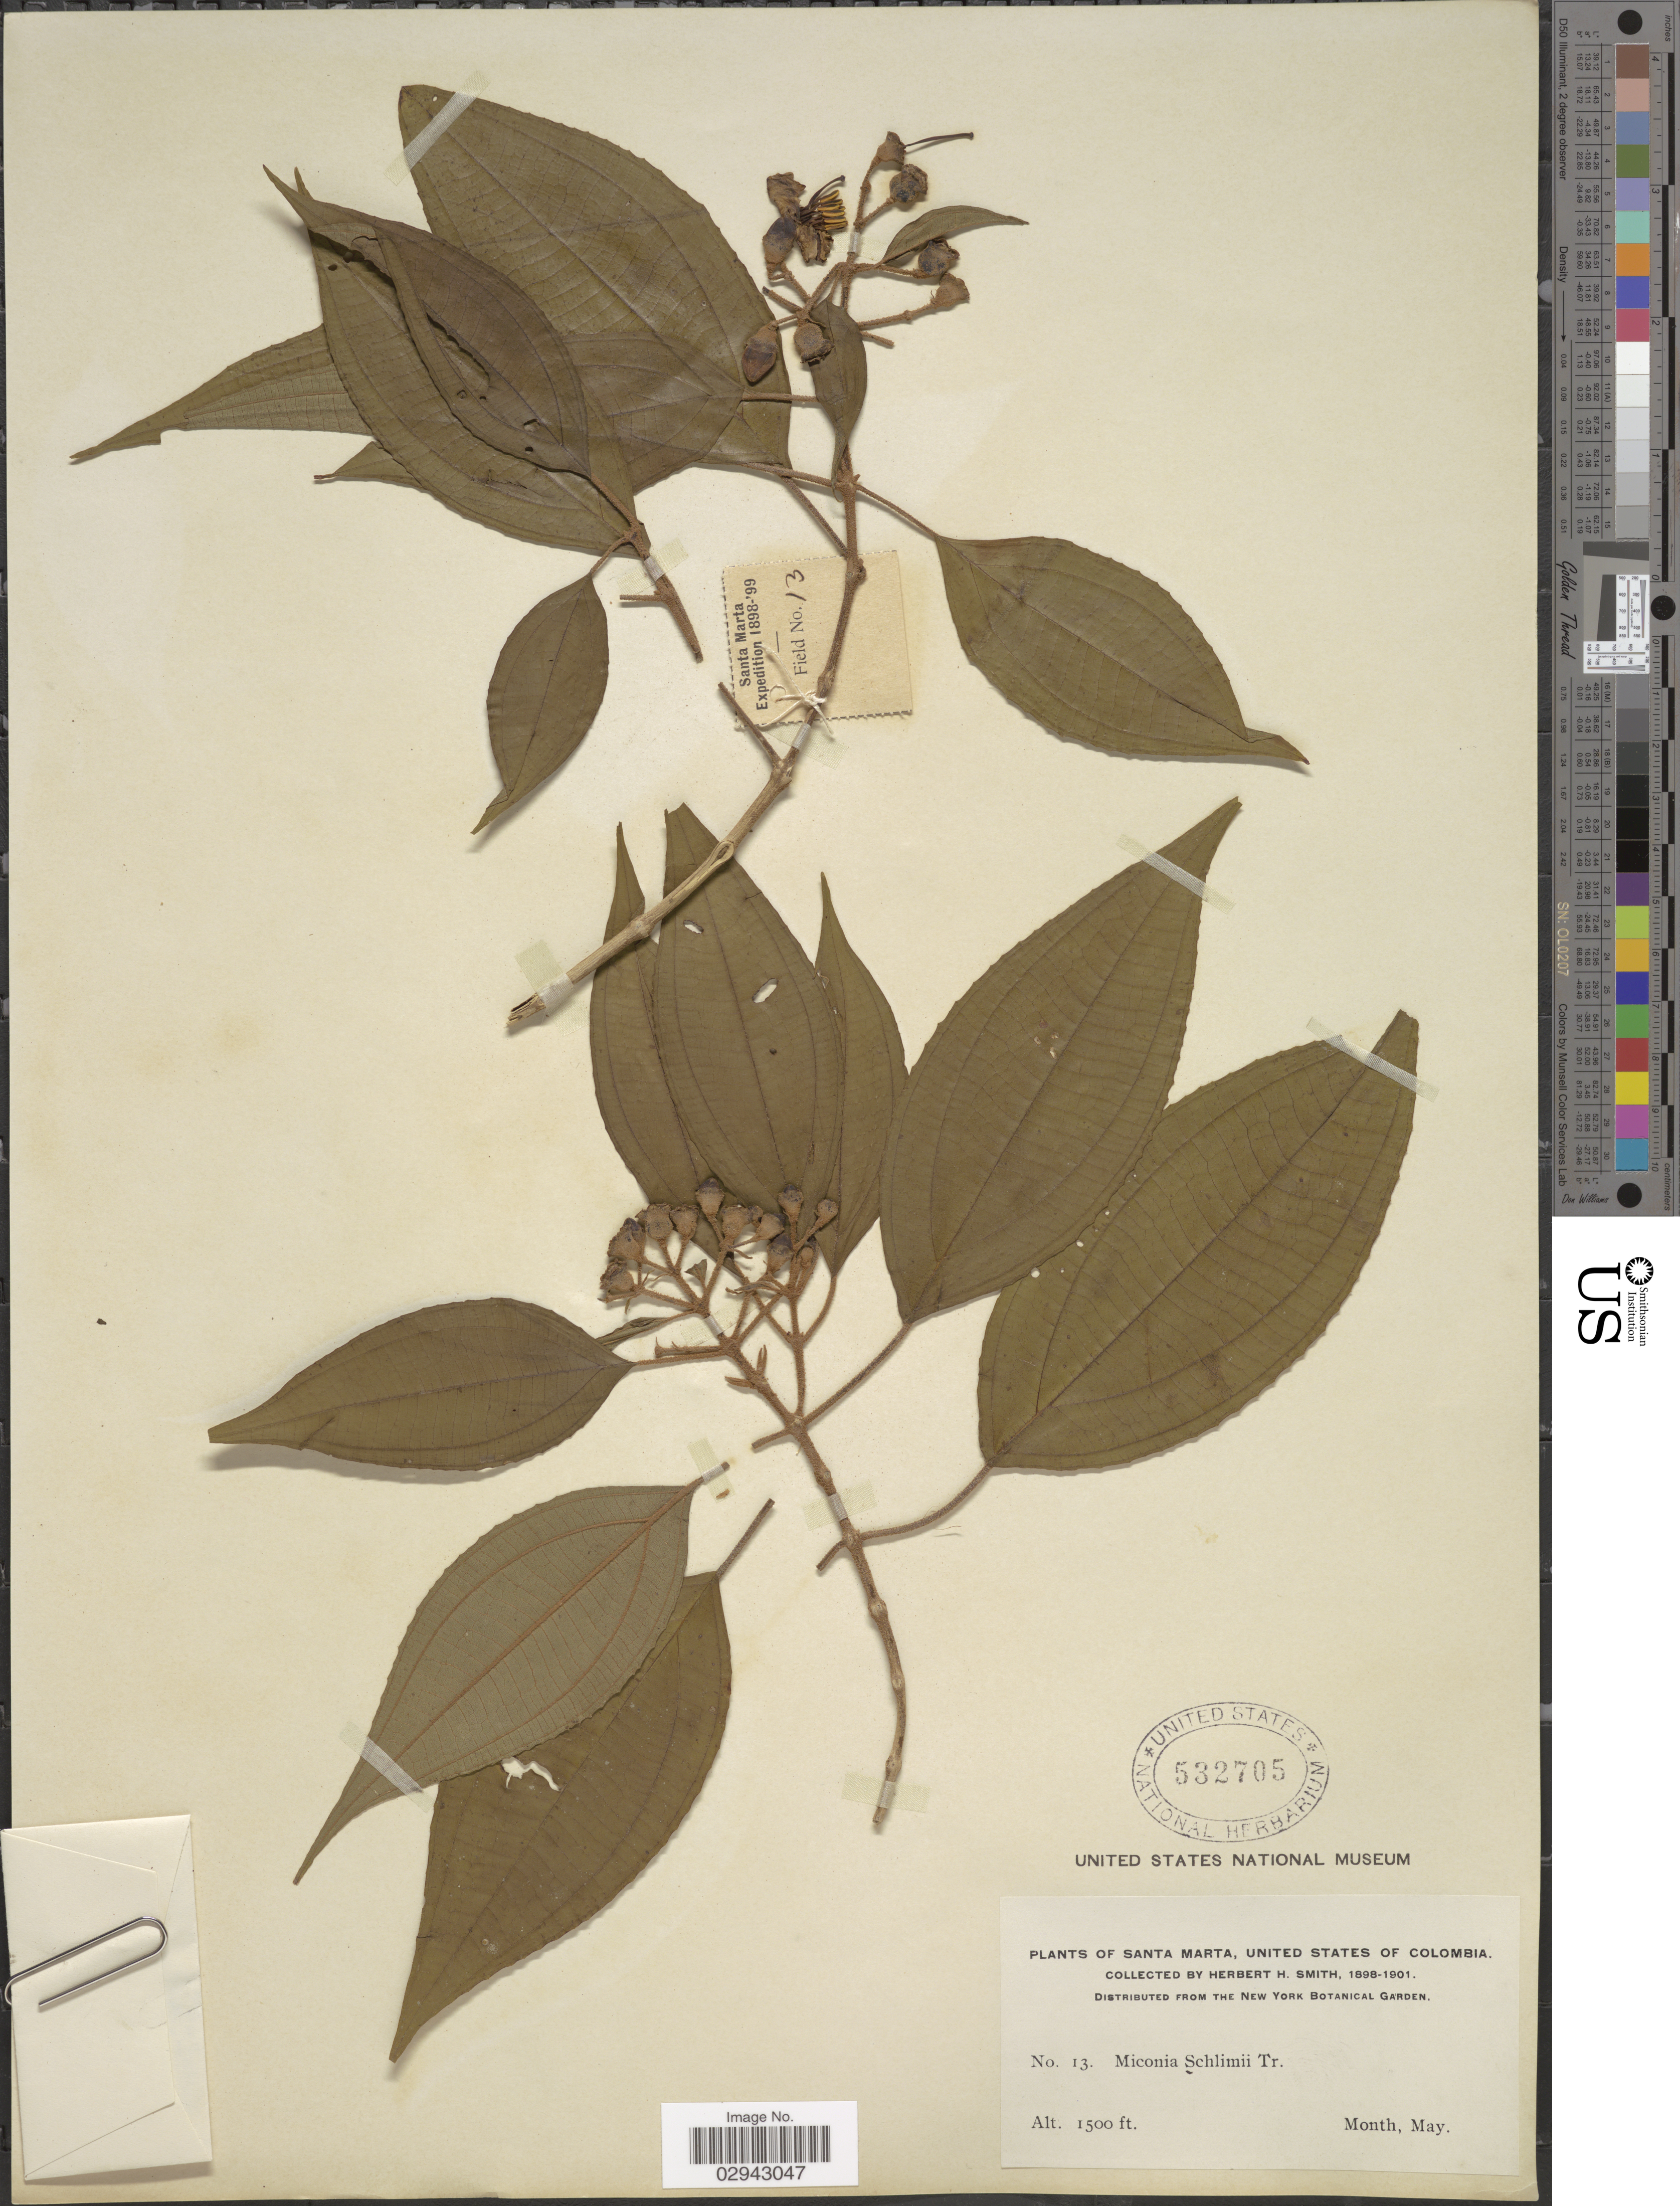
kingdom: Plantae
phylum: Tracheophyta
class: Magnoliopsida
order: Myrtales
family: Melastomataceae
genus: Miconia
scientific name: Miconia schlimii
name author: Triana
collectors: Herbert H. Smith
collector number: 13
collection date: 1898-05/1901-05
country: Colombia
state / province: Magdalena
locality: Santa Marta, United States of Colombia.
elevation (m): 457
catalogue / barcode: US 532705